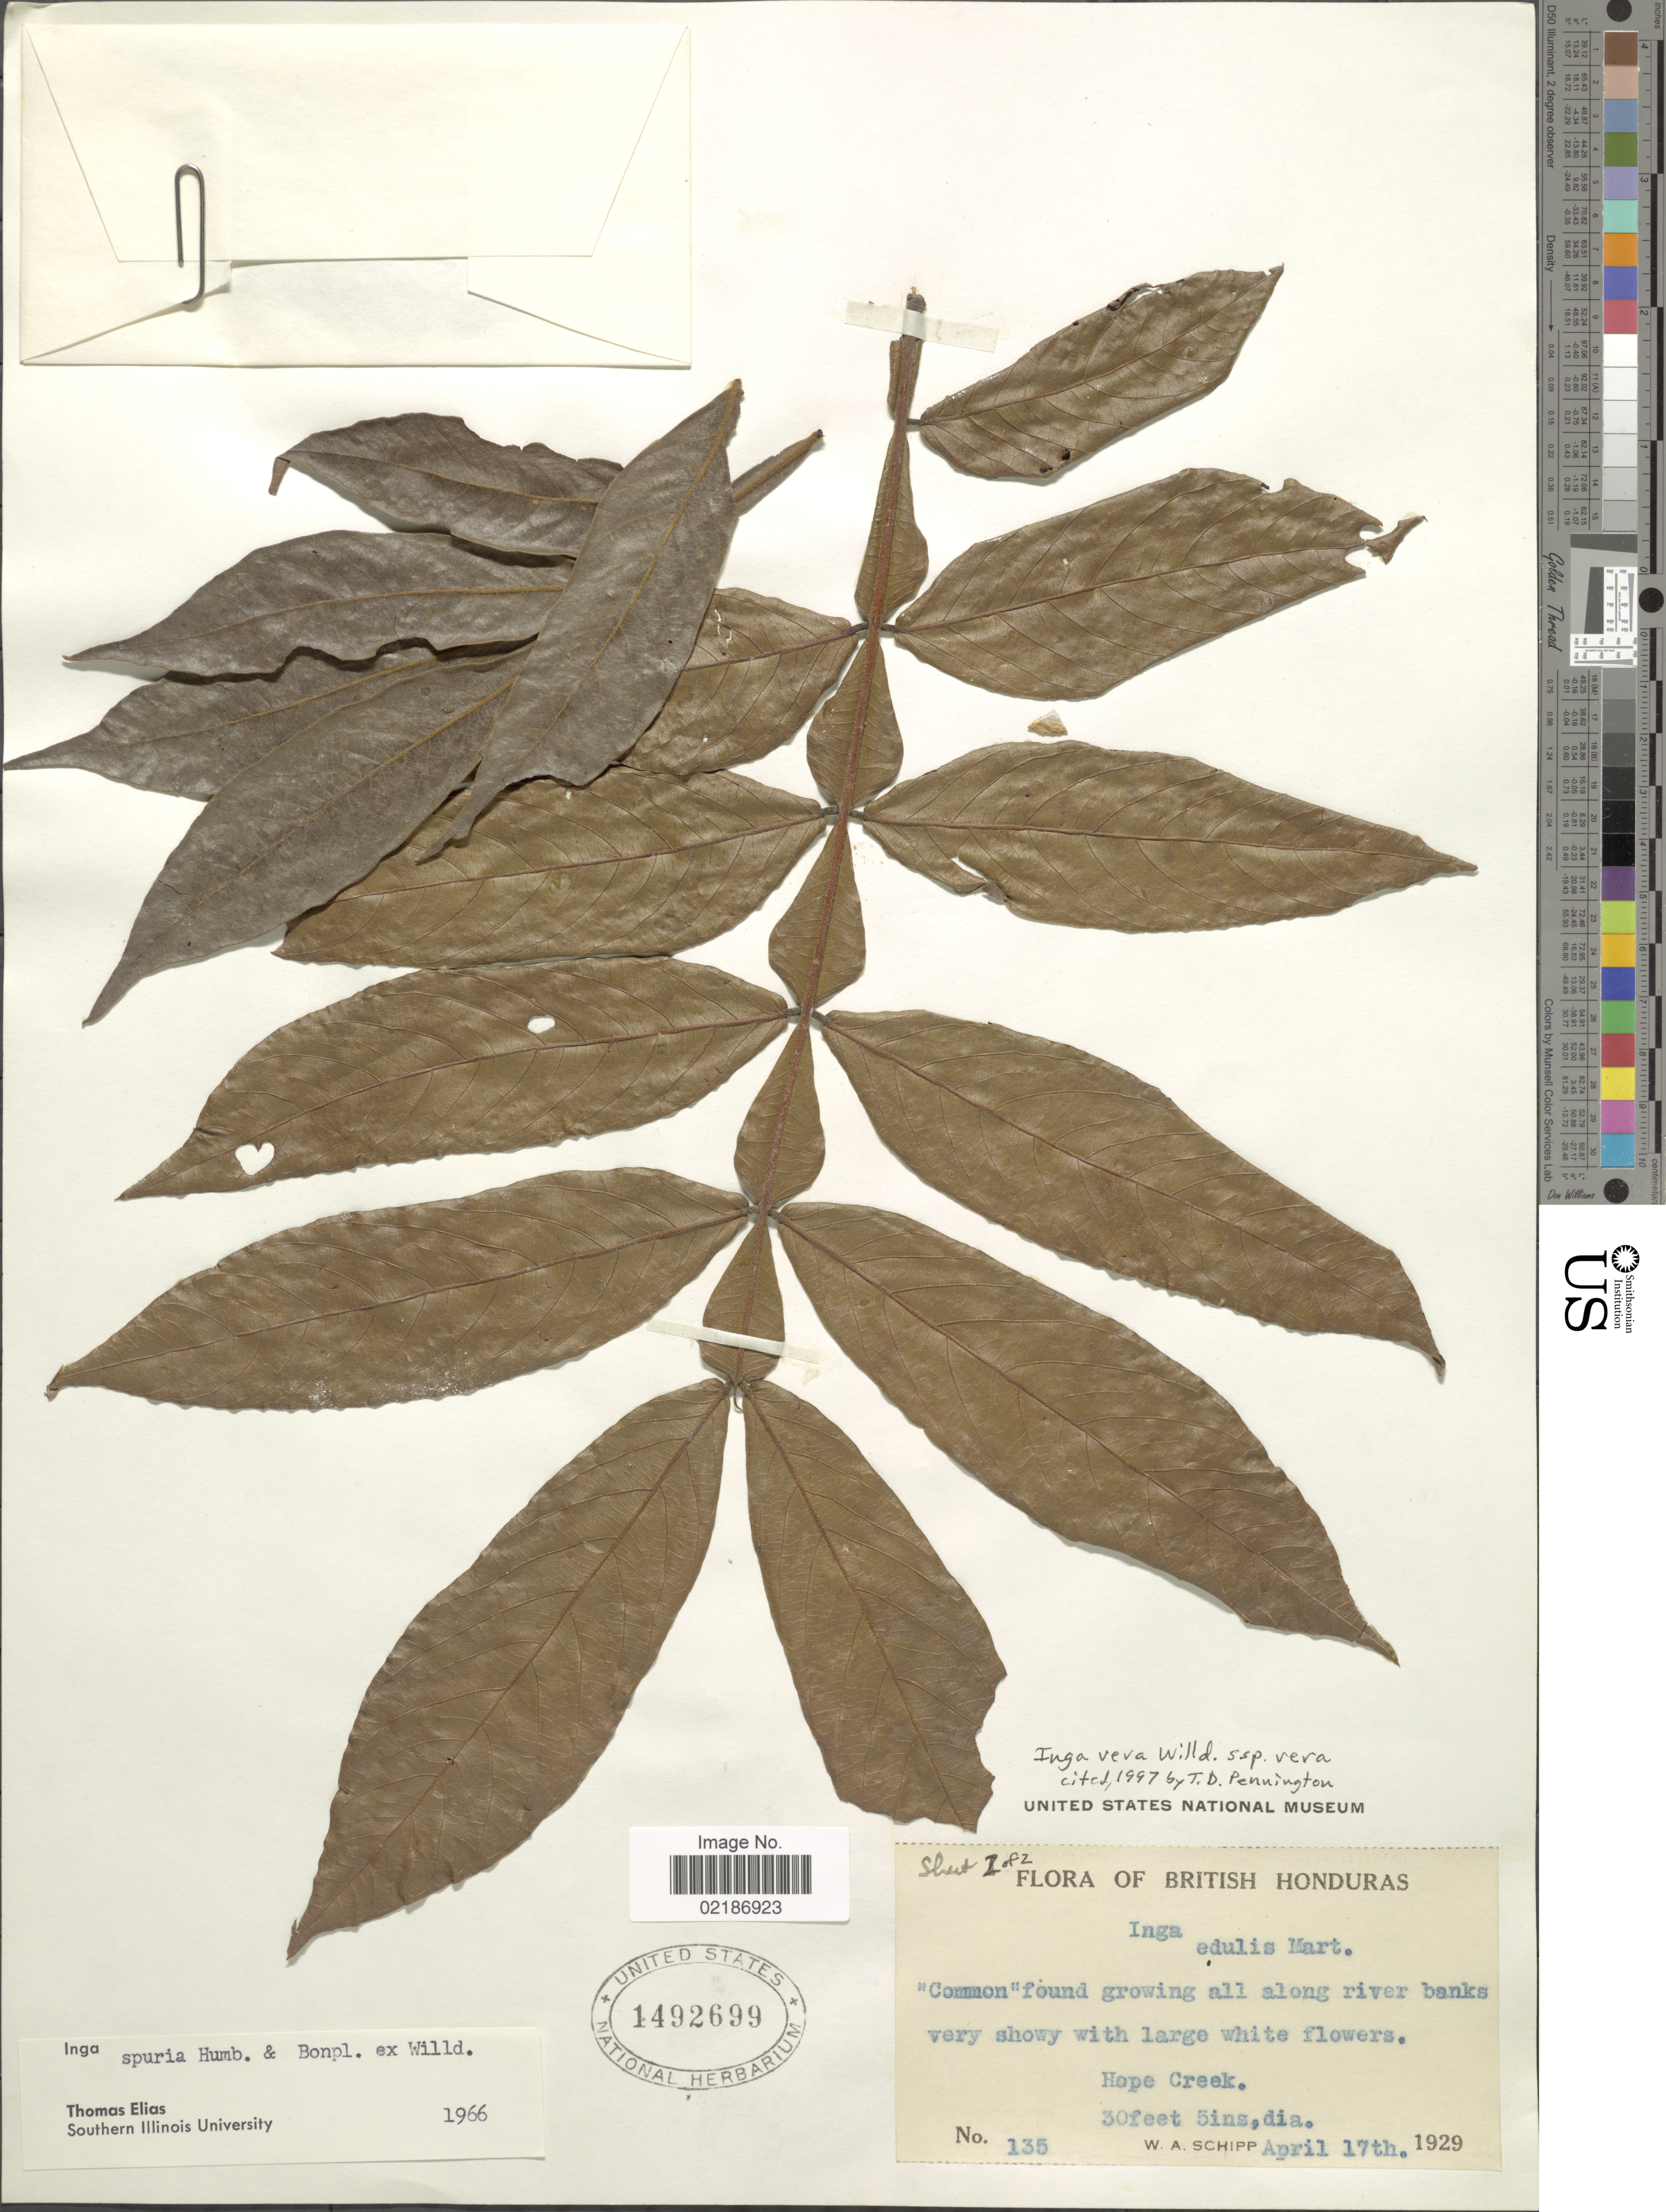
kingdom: Plantae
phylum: Tracheophyta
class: Magnoliopsida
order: Fabales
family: Fabaceae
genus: Inga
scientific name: Inga vera subsp. vera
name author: Willd.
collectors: W. Schipp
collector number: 135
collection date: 1929-04-17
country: Belize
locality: British Honduras, Hope Creek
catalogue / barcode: US 1492699